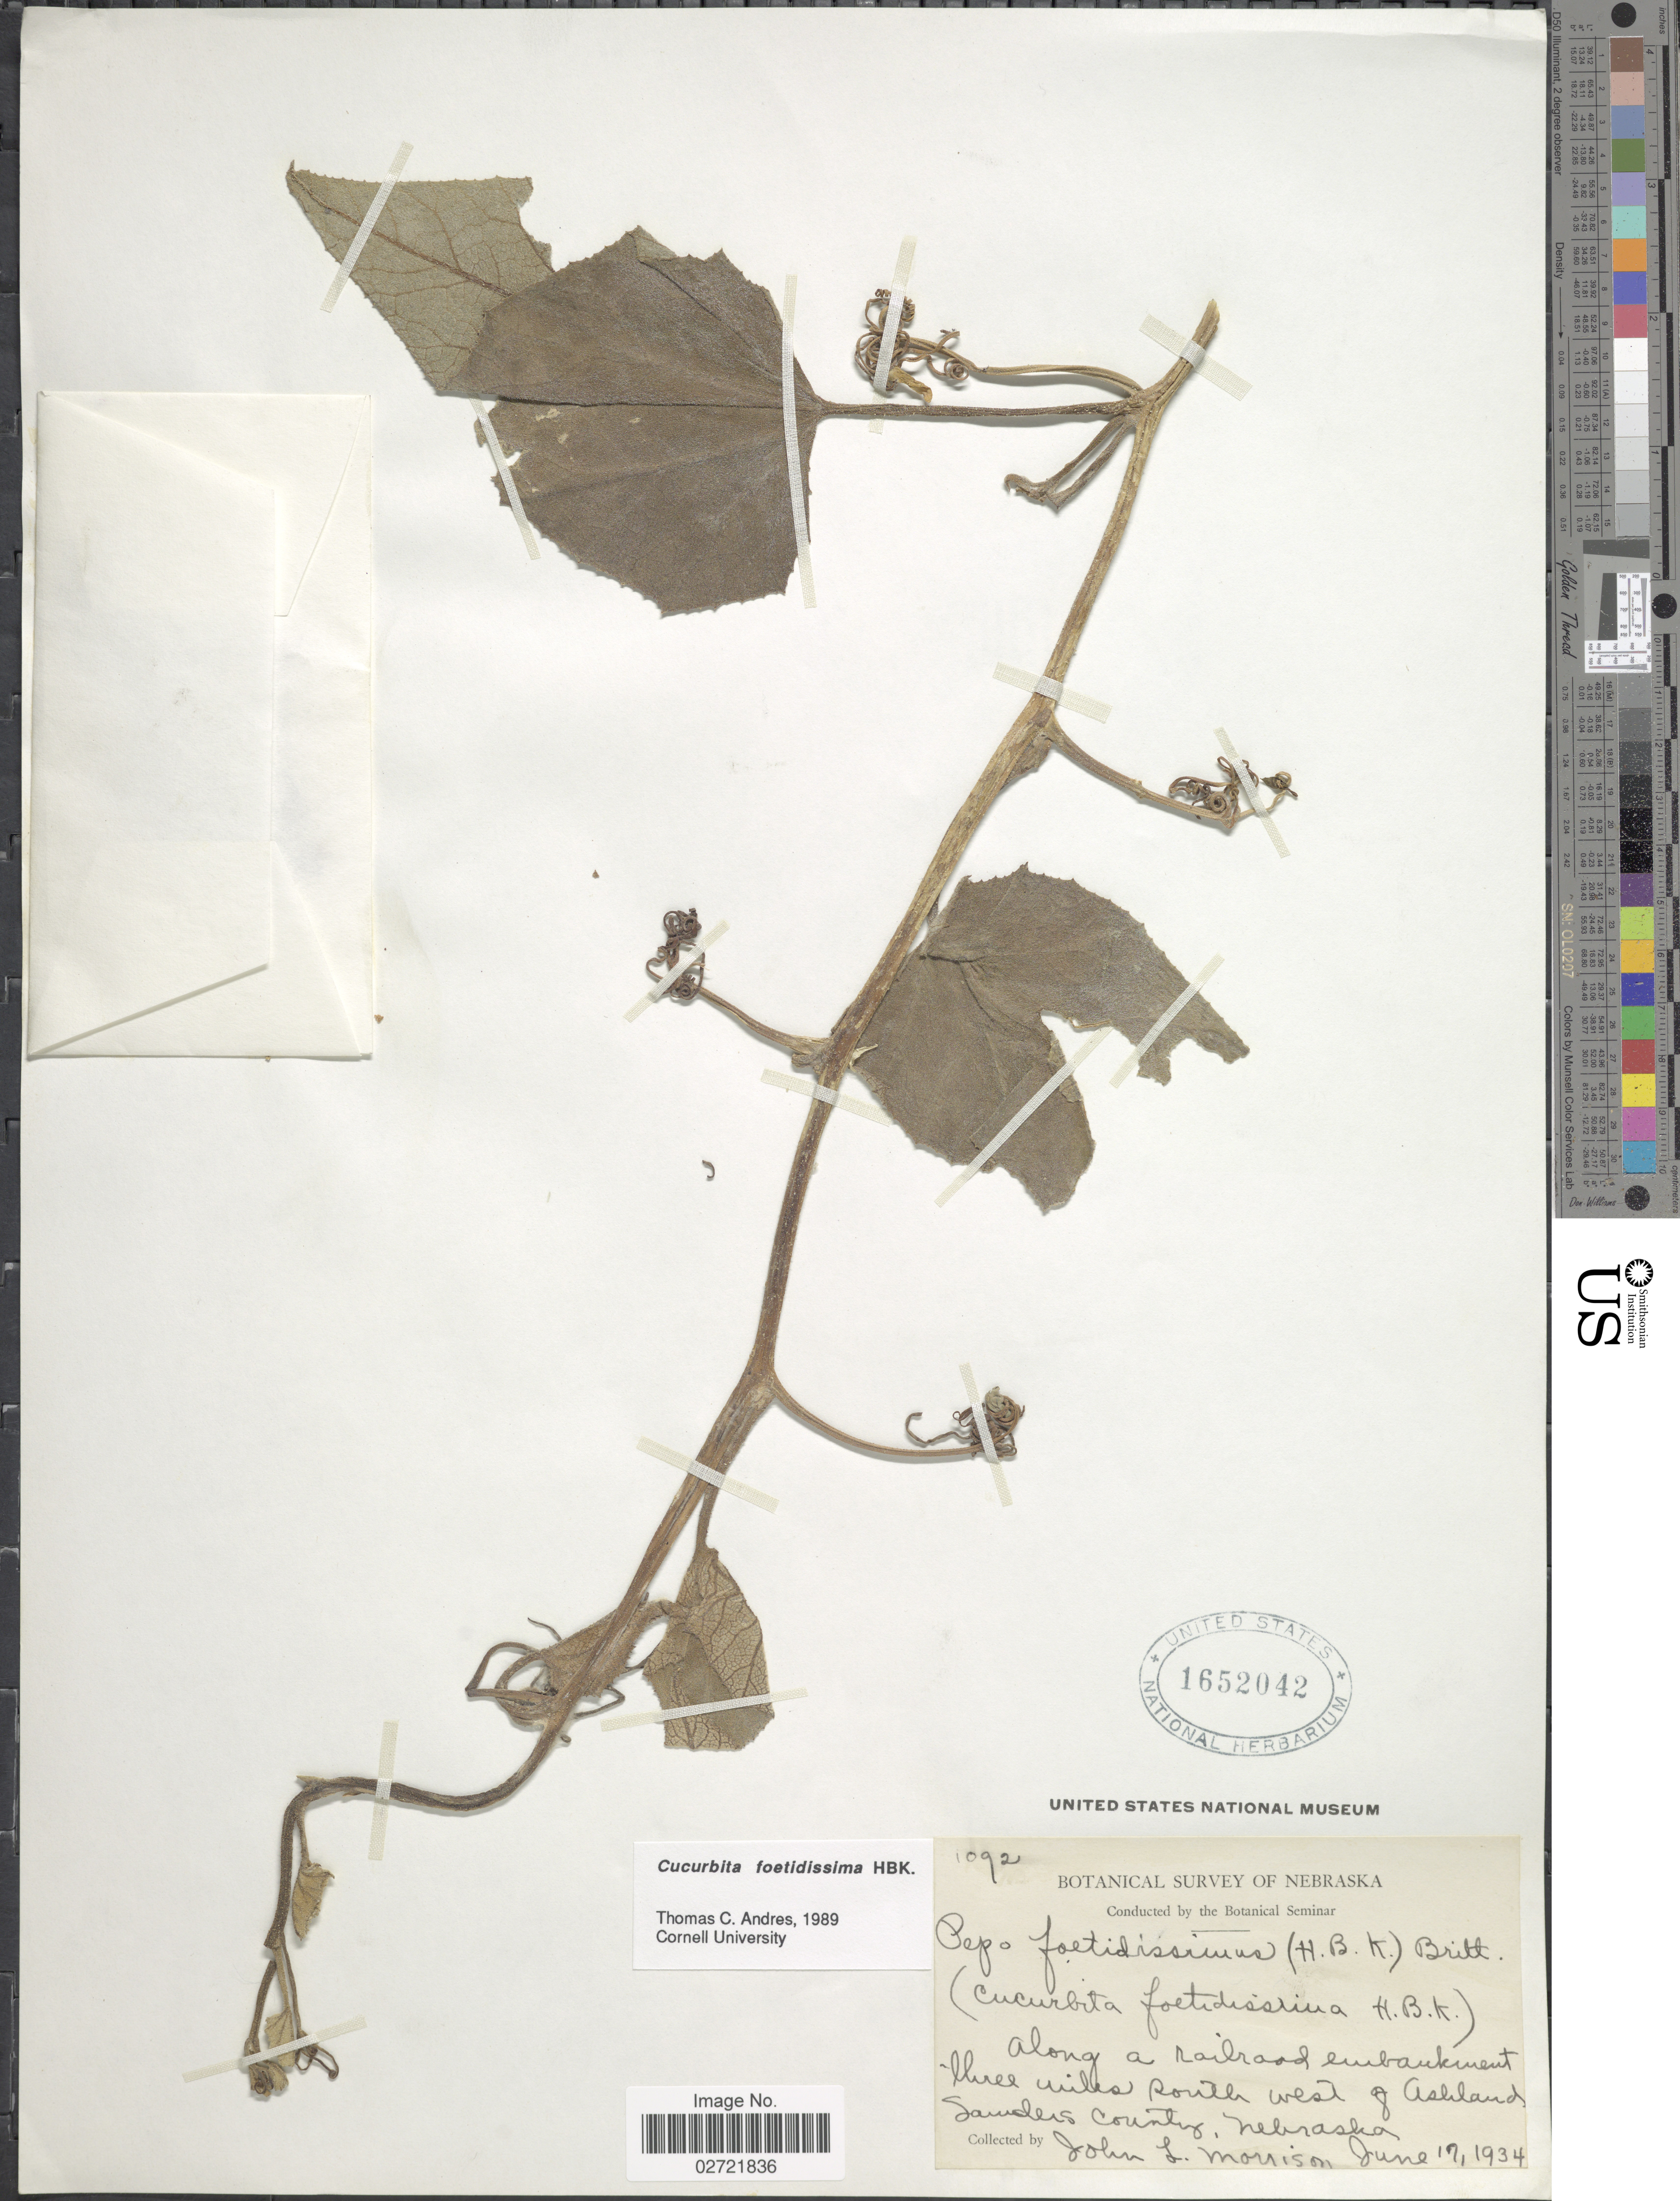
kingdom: Plantae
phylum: Tracheophyta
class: Magnoliopsida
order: Cucurbitales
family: Cucurbitaceae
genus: Cucurbita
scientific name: Cucurbita foetidissima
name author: Kunth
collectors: J. Morrison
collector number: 1092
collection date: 1934-06-17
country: United States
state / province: Nebraska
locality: Along a railroad embankment three miles south west of Ashland Saunders County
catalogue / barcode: US 1652042